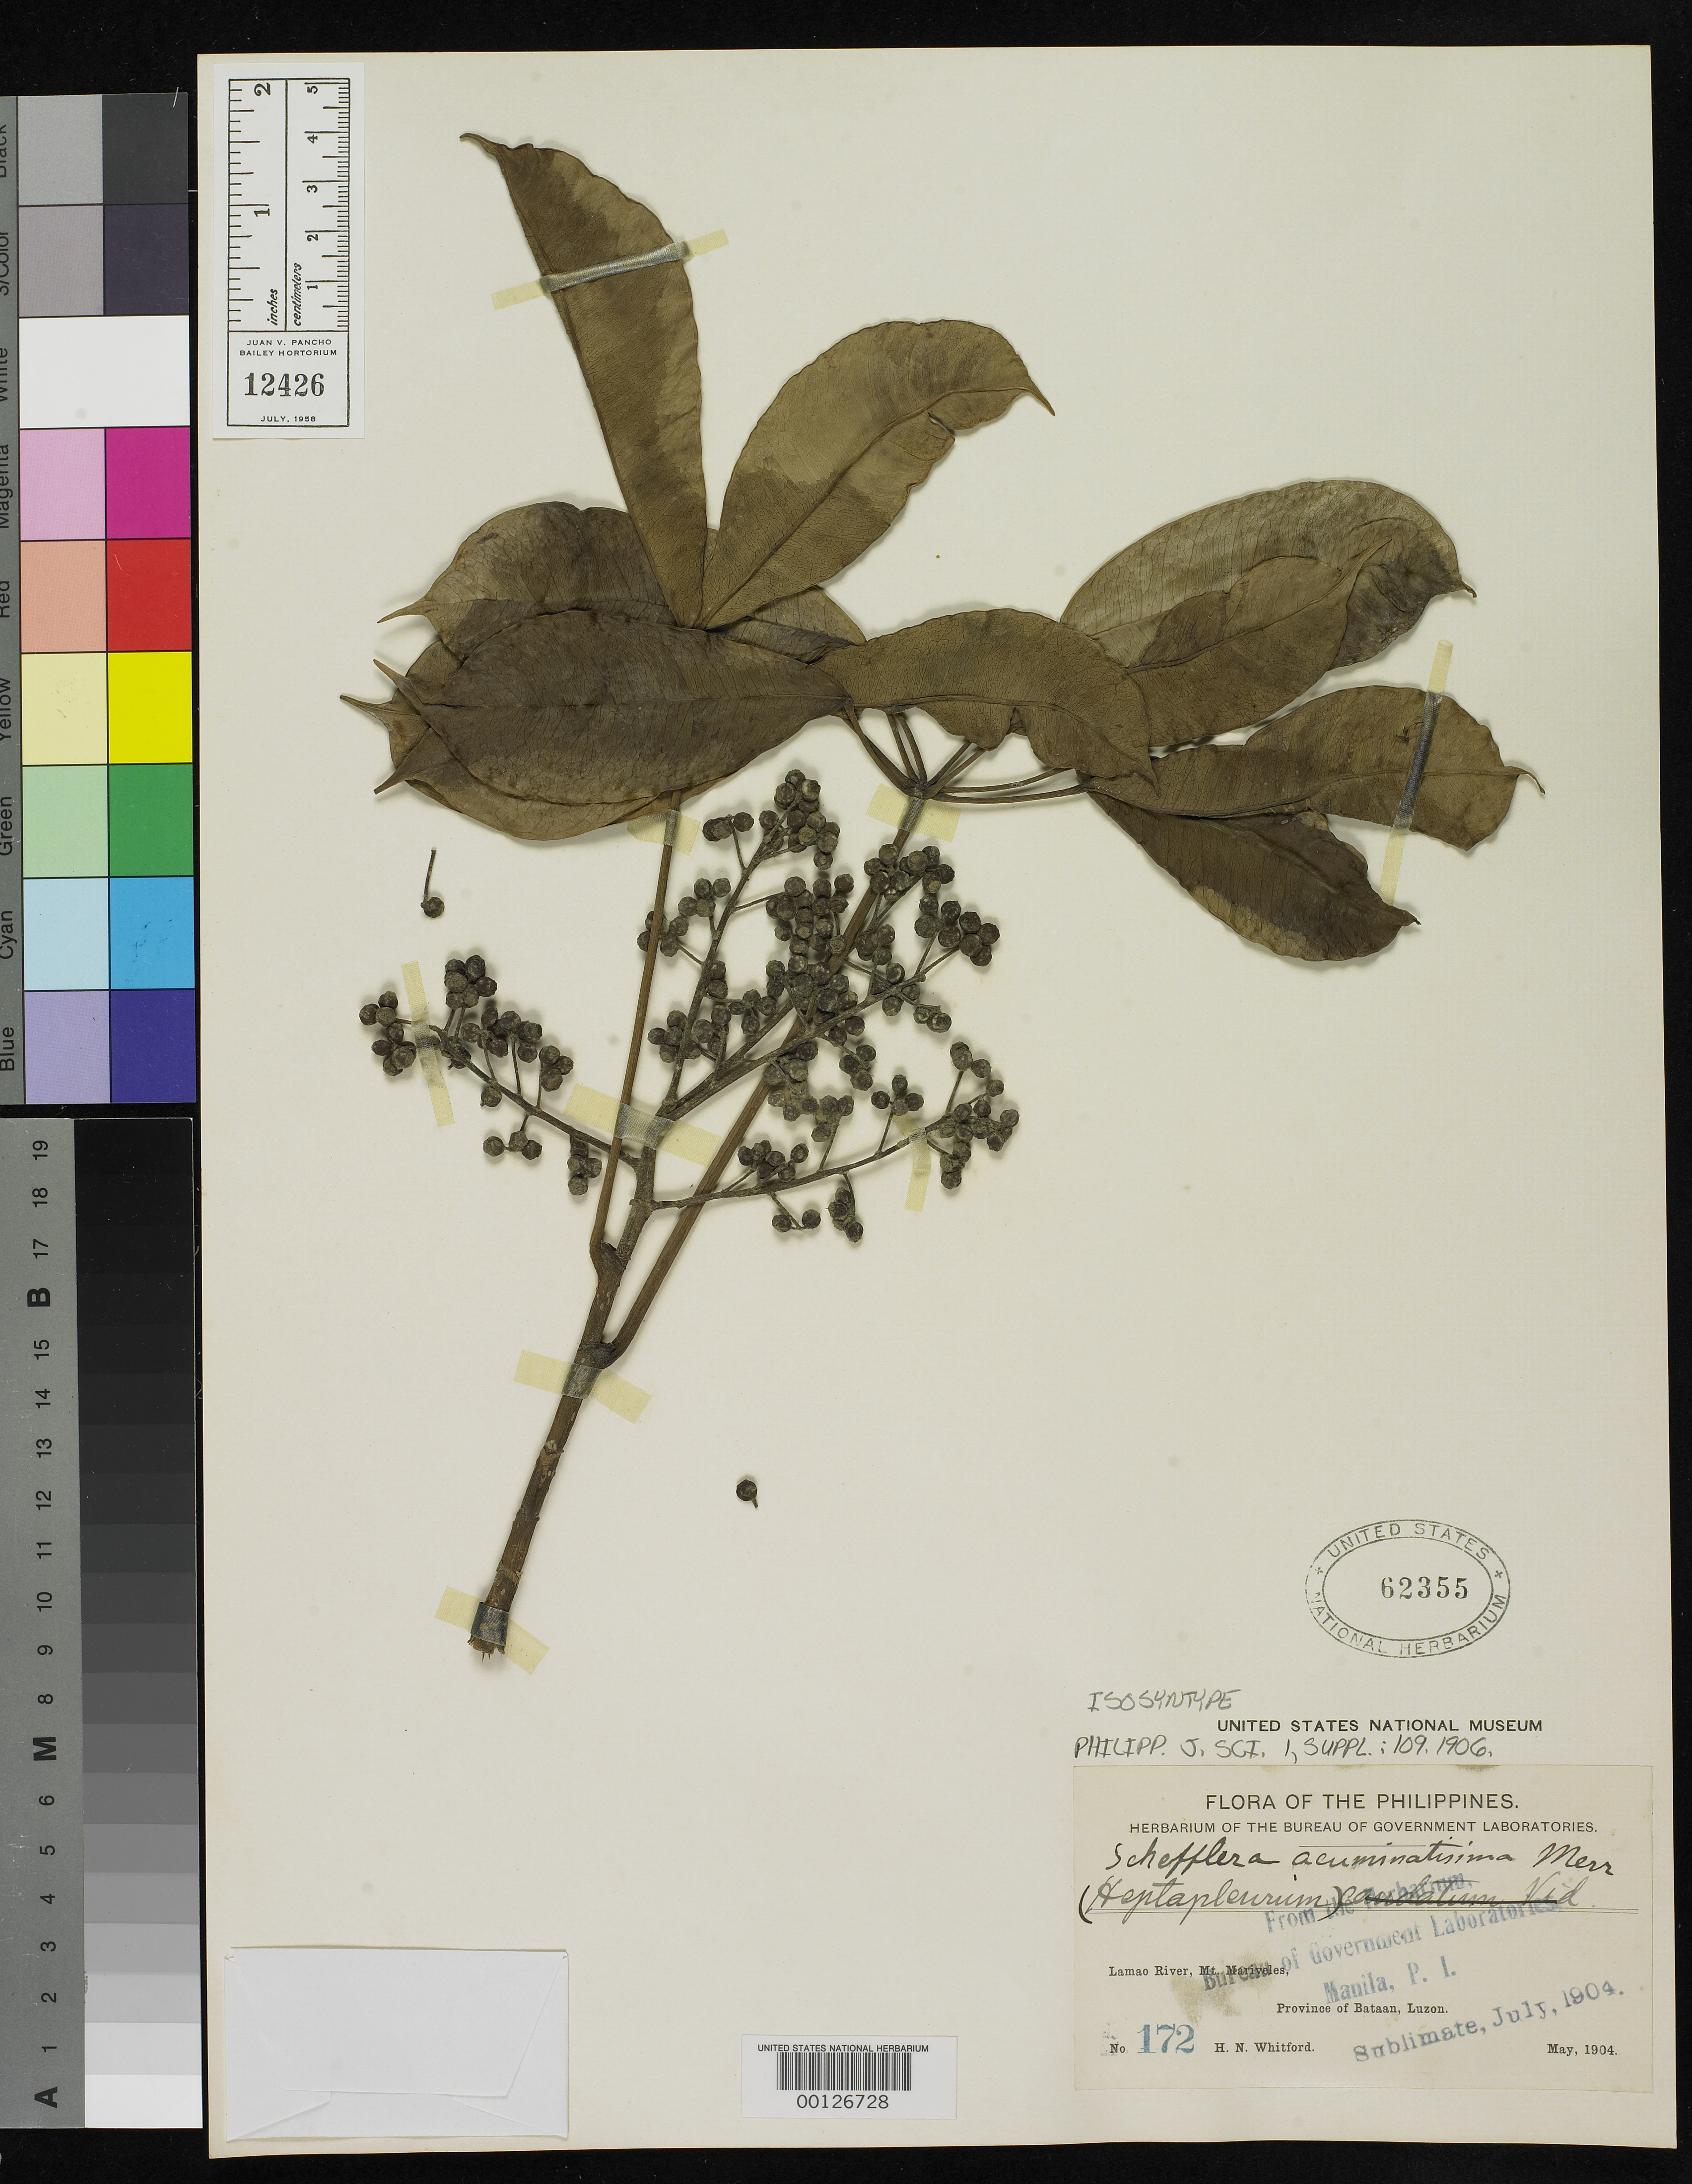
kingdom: Plantae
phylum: Tracheophyta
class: Magnoliopsida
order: Apiales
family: Araliaceae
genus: Schefflera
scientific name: Schefflera acuminatissima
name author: Merr.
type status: Isosyntype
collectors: H. N. Whitford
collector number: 172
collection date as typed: May 1904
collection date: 1904-05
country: Philippines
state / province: Central Luzon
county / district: Bataan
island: Luzon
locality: Lamao River, Mt Mariveles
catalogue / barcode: US 62355